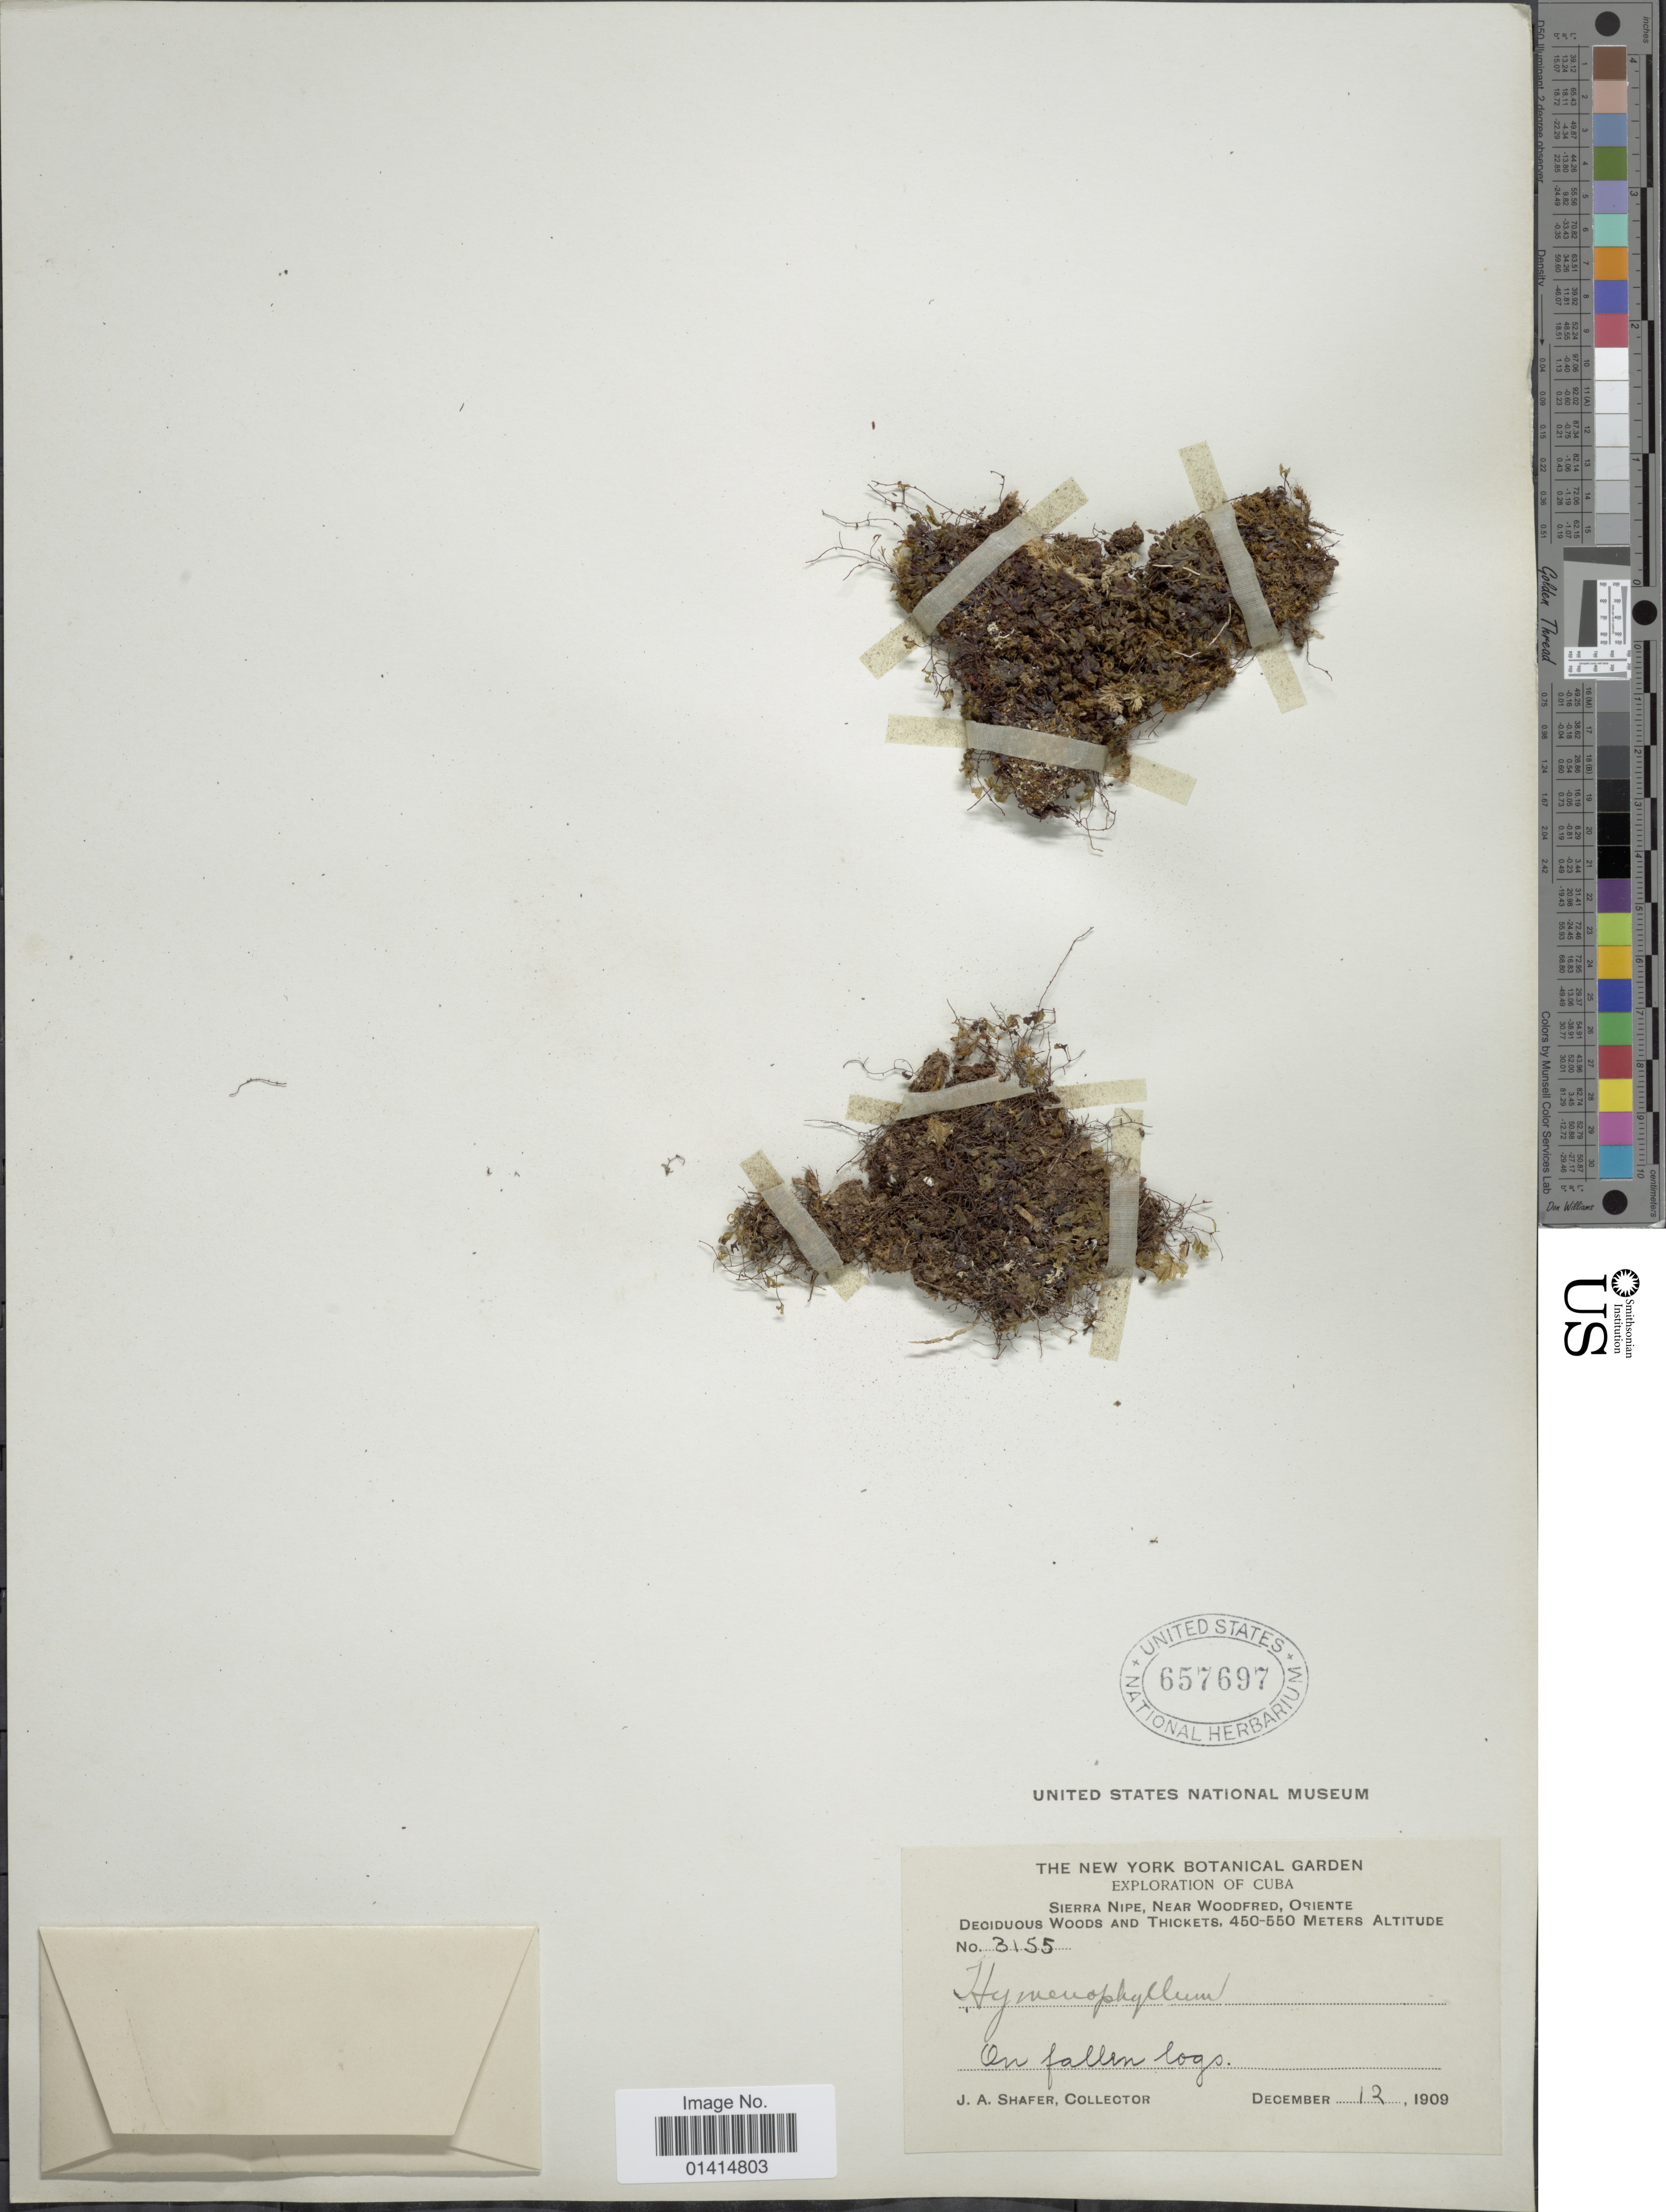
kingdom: Plantae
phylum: Tracheophyta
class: Polypodiopsida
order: Hymenophyllales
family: Hymenophyllaceae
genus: Hymenophyllum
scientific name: Hymenophyllum abruptum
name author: Hook.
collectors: J. A. Shafer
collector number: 3155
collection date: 1909-12-12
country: Cuba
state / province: Oriente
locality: Sierra Nipe, Near Woodfred, Decidous Woods and Thickets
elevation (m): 450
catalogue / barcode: US 657697